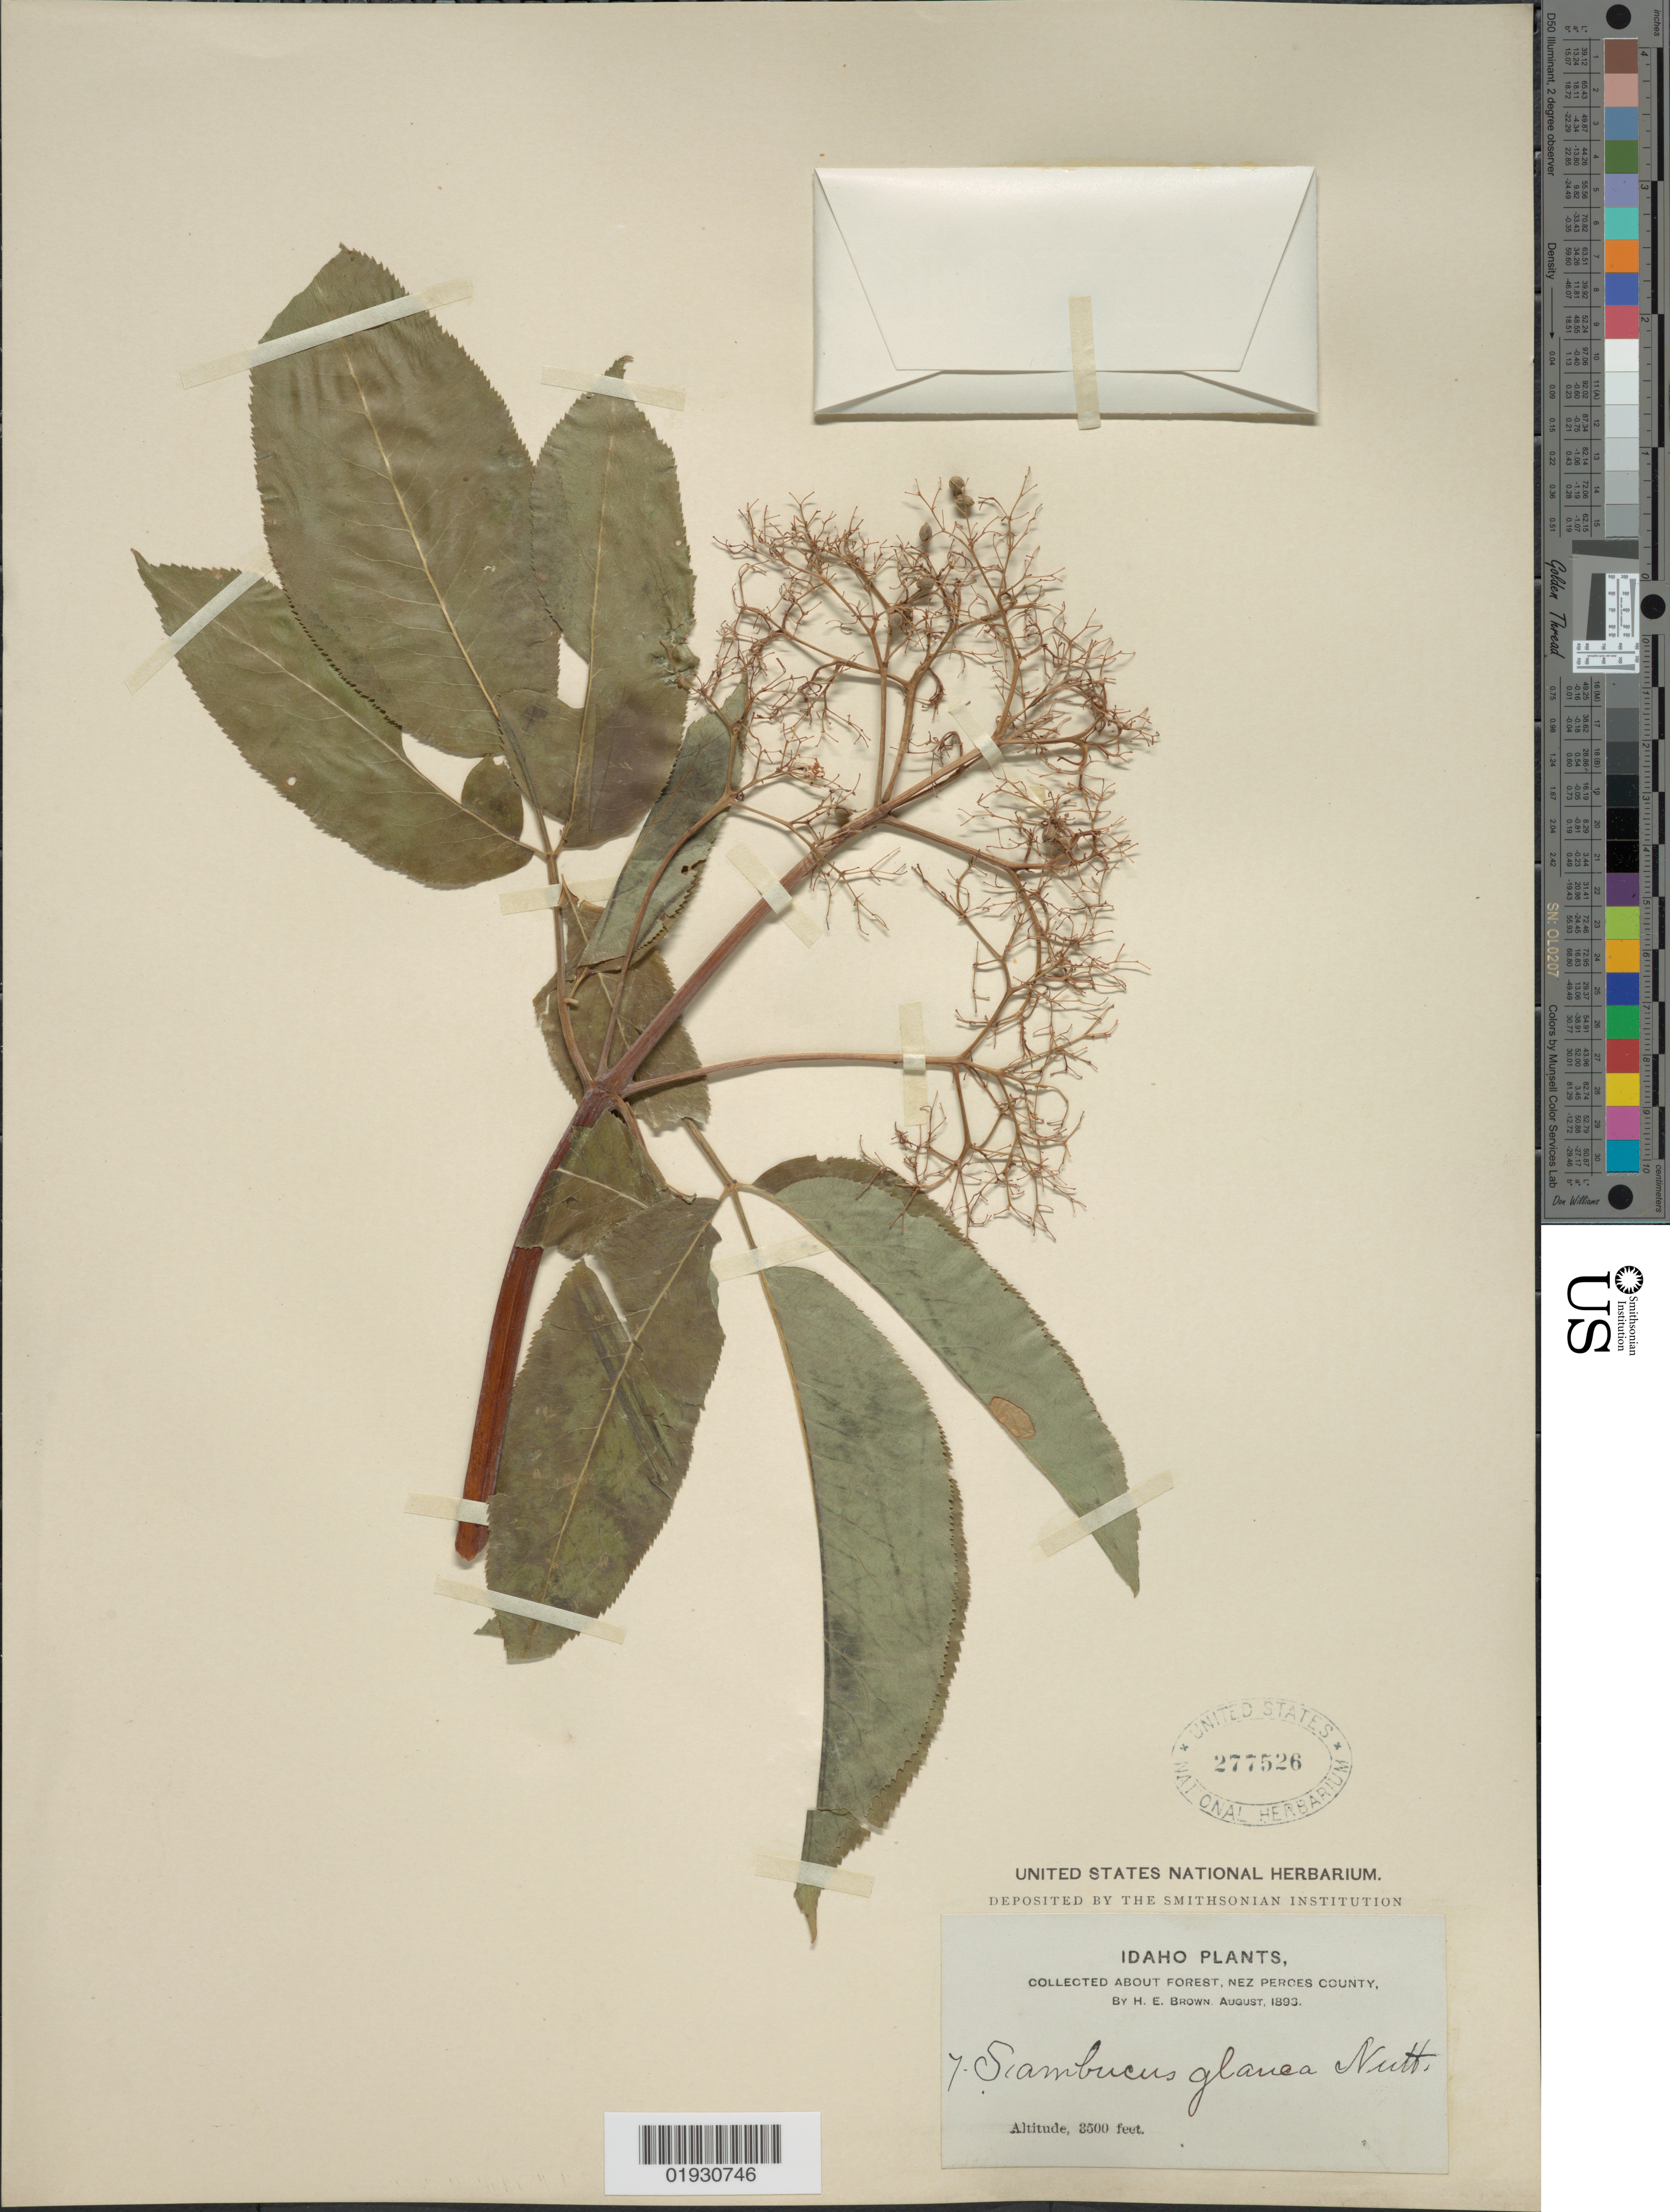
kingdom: Plantae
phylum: Tracheophyta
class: Magnoliopsida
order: Dipsacales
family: Viburnaceae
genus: Sambucus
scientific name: Sambucus cerulea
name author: Raf.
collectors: H. E. Brown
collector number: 7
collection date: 1893-08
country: United States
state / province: Idaho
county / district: Nez Perce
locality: About forest, Nez Perces County.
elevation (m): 1067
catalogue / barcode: US 277526